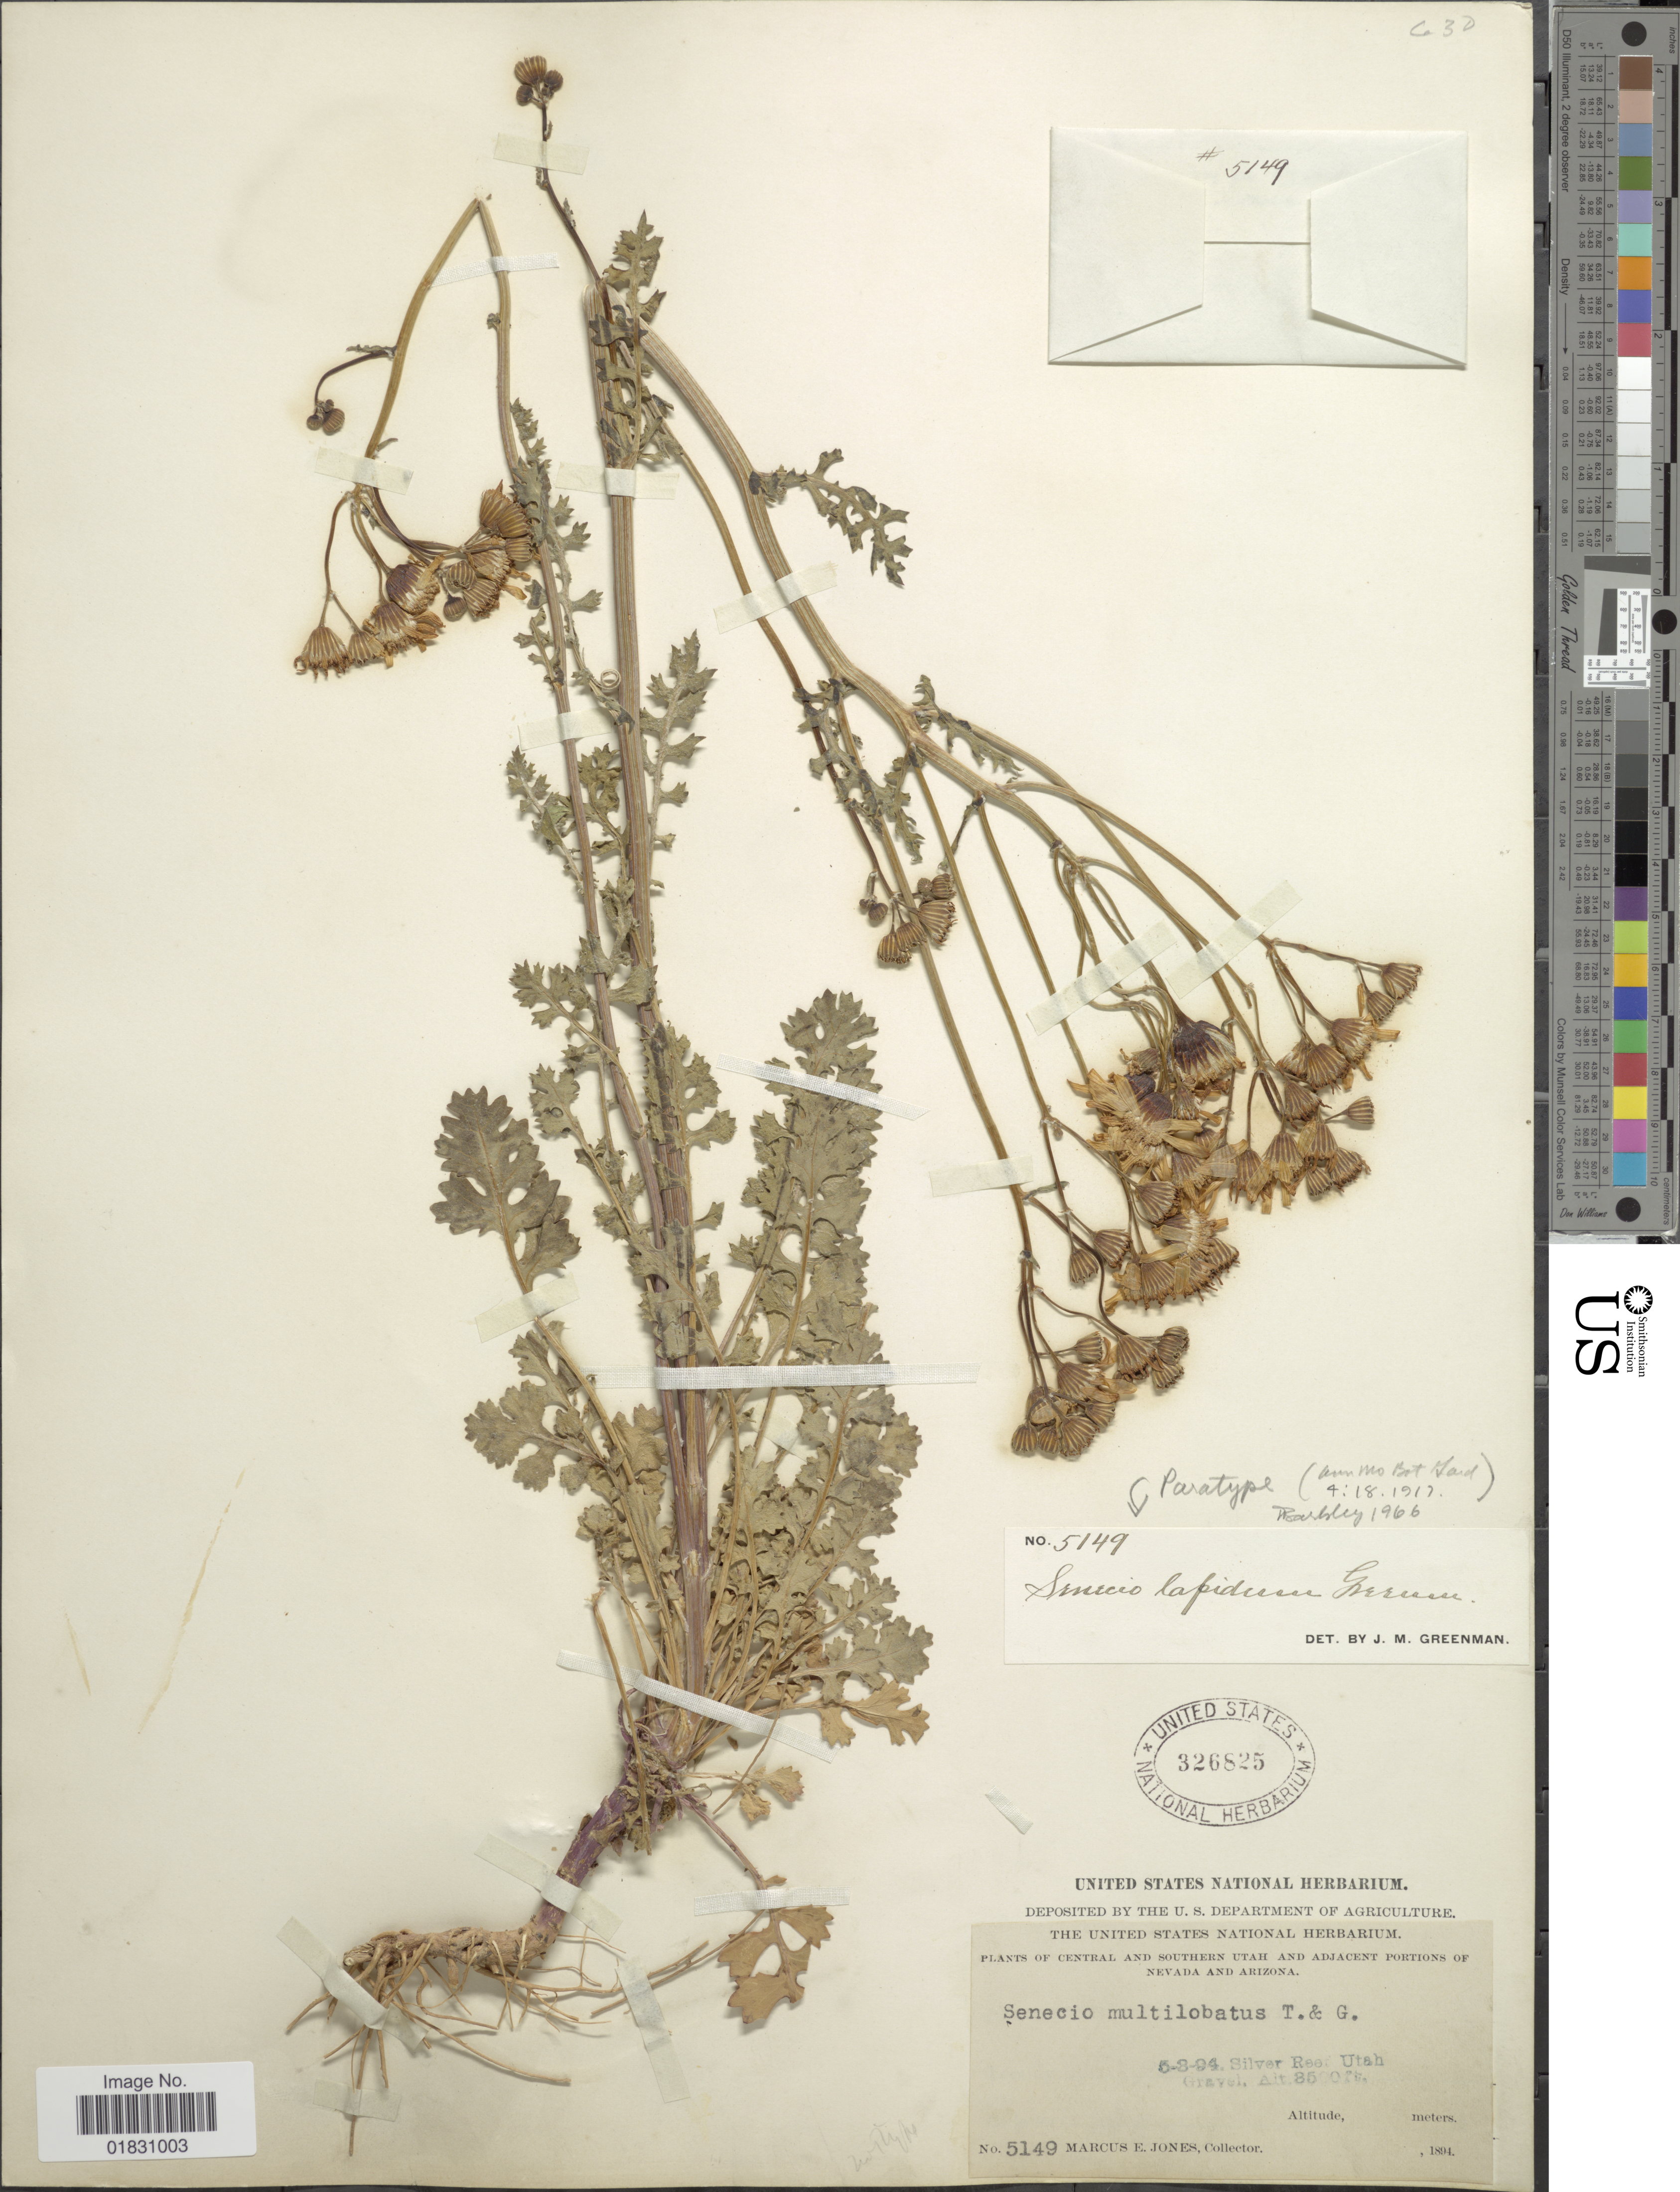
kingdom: Plantae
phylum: Tracheophyta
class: Magnoliopsida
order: Asterales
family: Asteraceae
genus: Packera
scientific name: Packera multilobata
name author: (Torr. & A. Gray) W.A. Weber & Á. Löve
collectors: M. E. Jones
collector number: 5149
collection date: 1894-05-08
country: United States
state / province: Utah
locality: Silver Reef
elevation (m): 2591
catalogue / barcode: US 326825